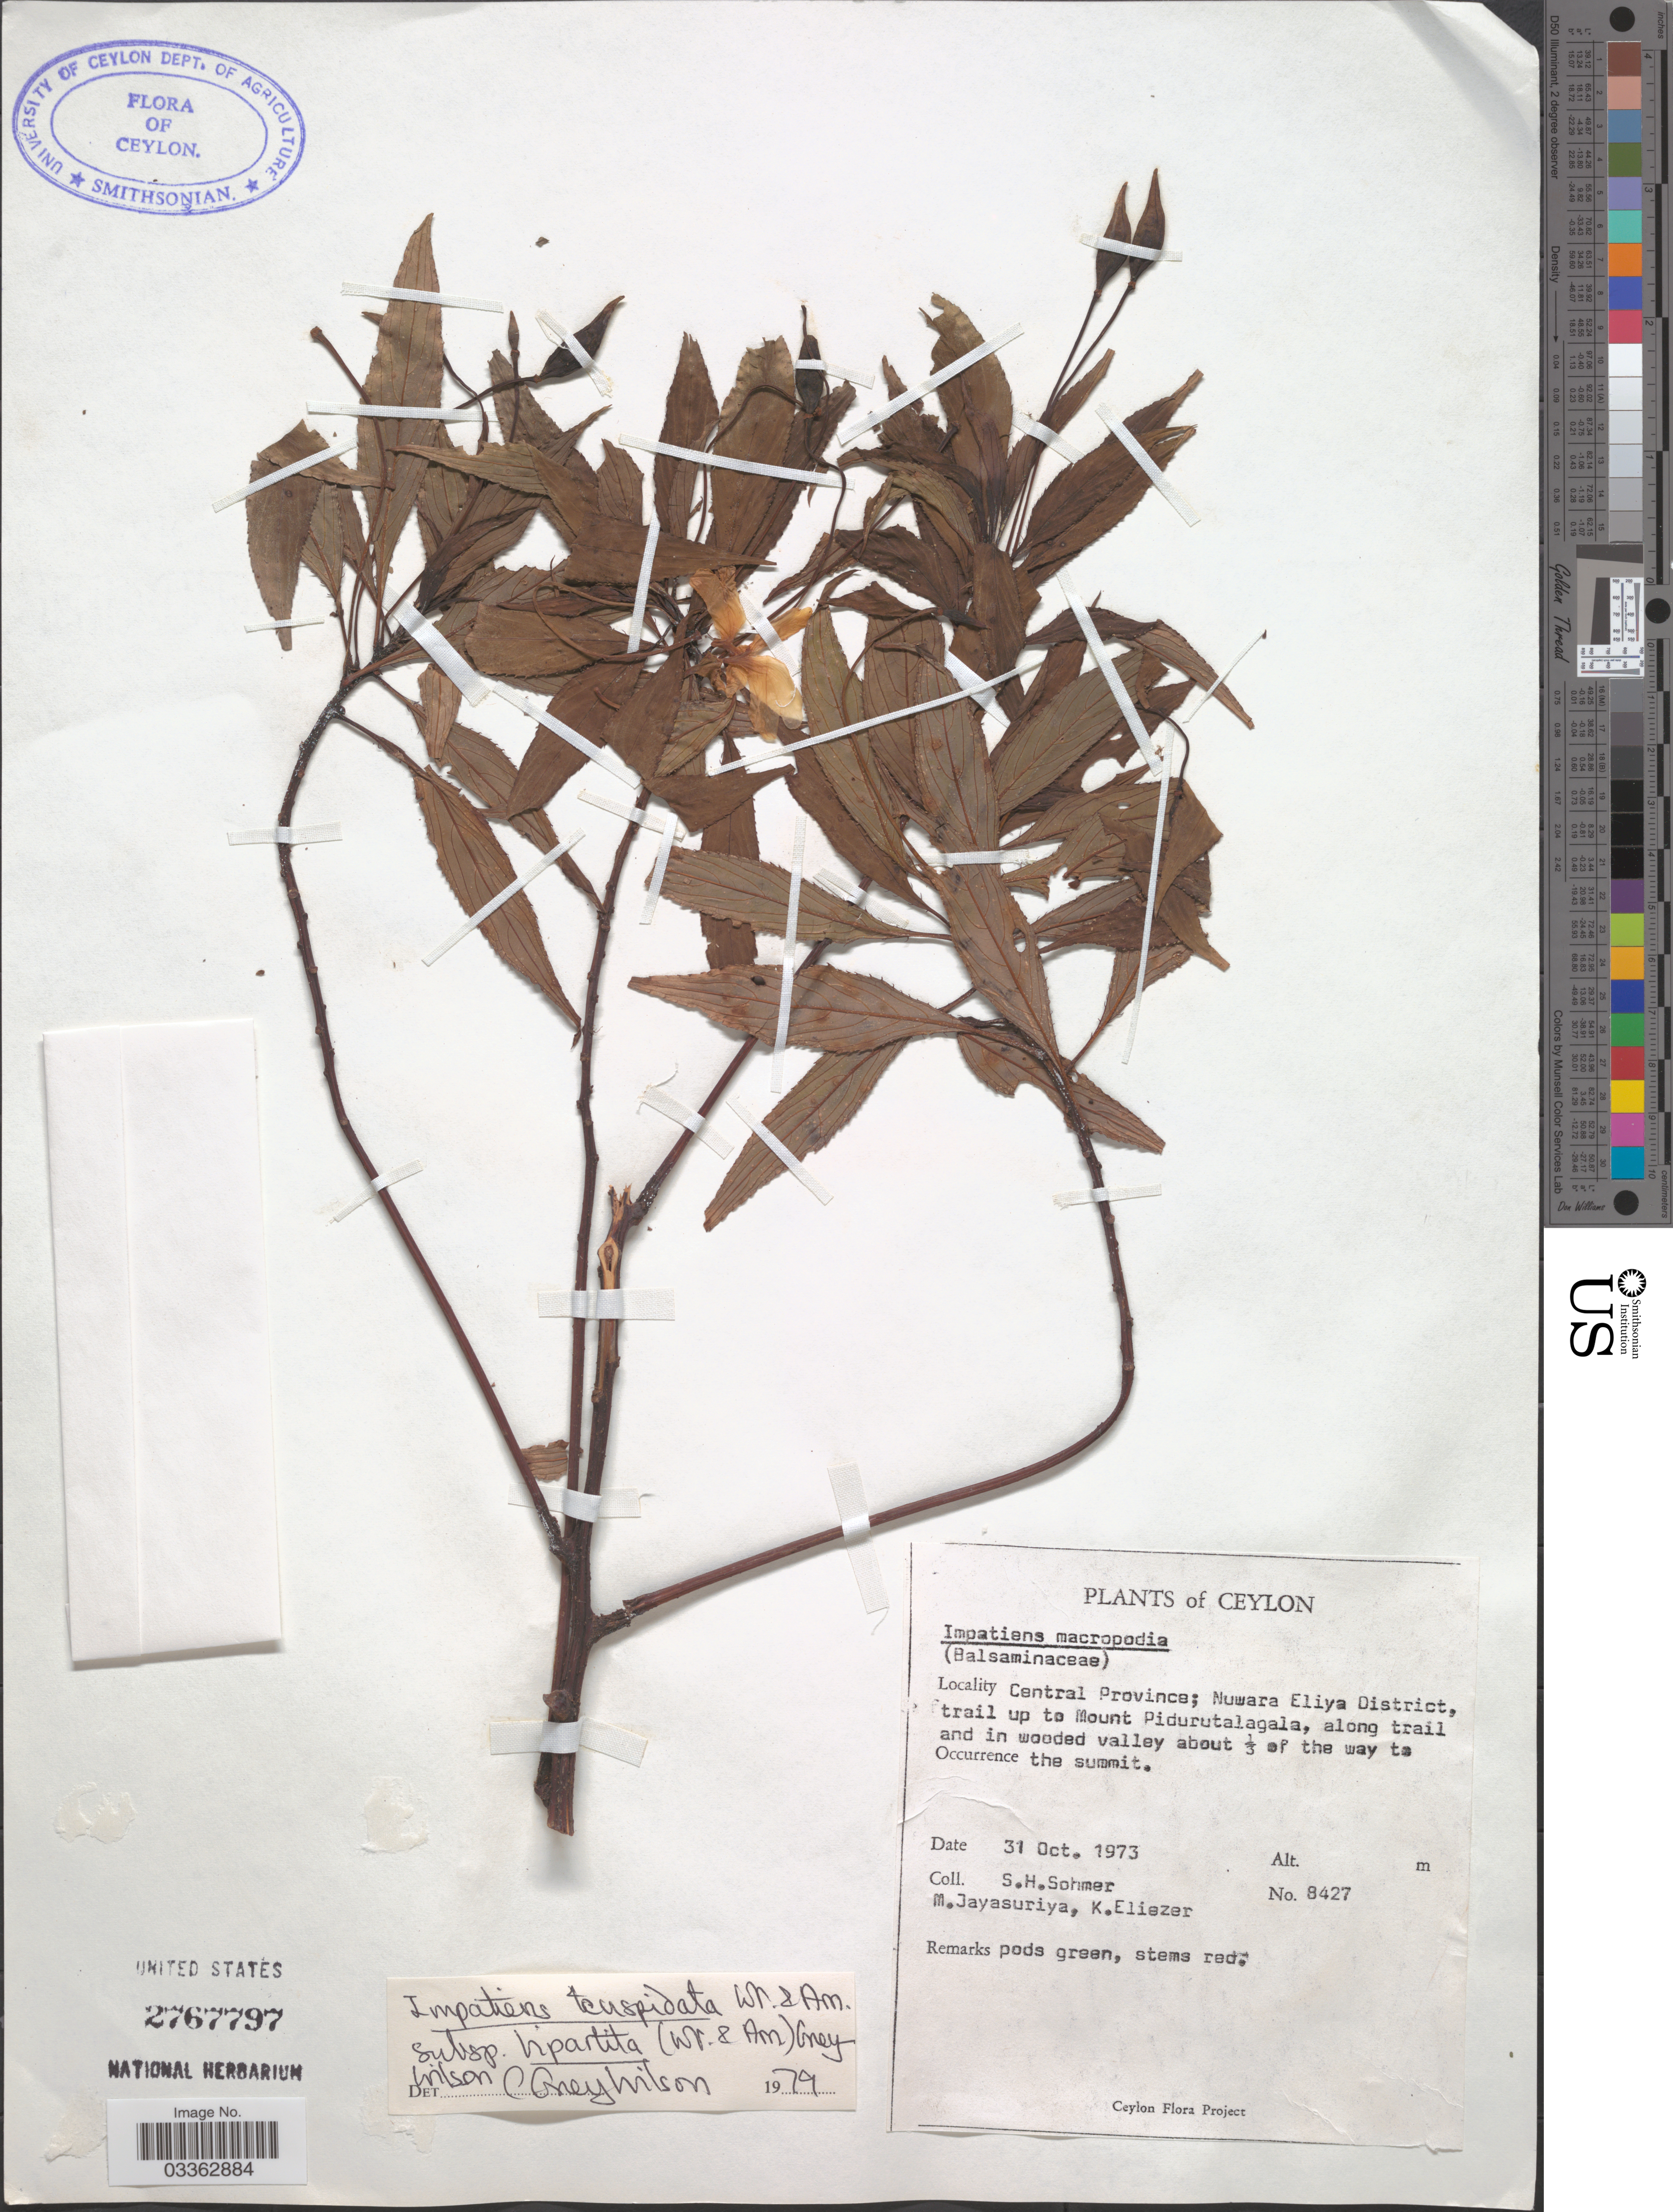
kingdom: Plantae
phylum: Tracheophyta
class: Magnoliopsida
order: Ericales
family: Balsaminaceae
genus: Impatiens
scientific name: Impatiens cuspidata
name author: Wight & Arn.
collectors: S. H. Sohmer, M. Jayasuriya & K. Eliezer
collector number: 8427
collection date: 1973-10-31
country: Sri Lanka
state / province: Central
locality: Ceylon. Nuwara Eliya District, trail up to Mount Pidurutalagala, along trail and in wooded valley about 1/3 of the way to the summit.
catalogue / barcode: US 2767797